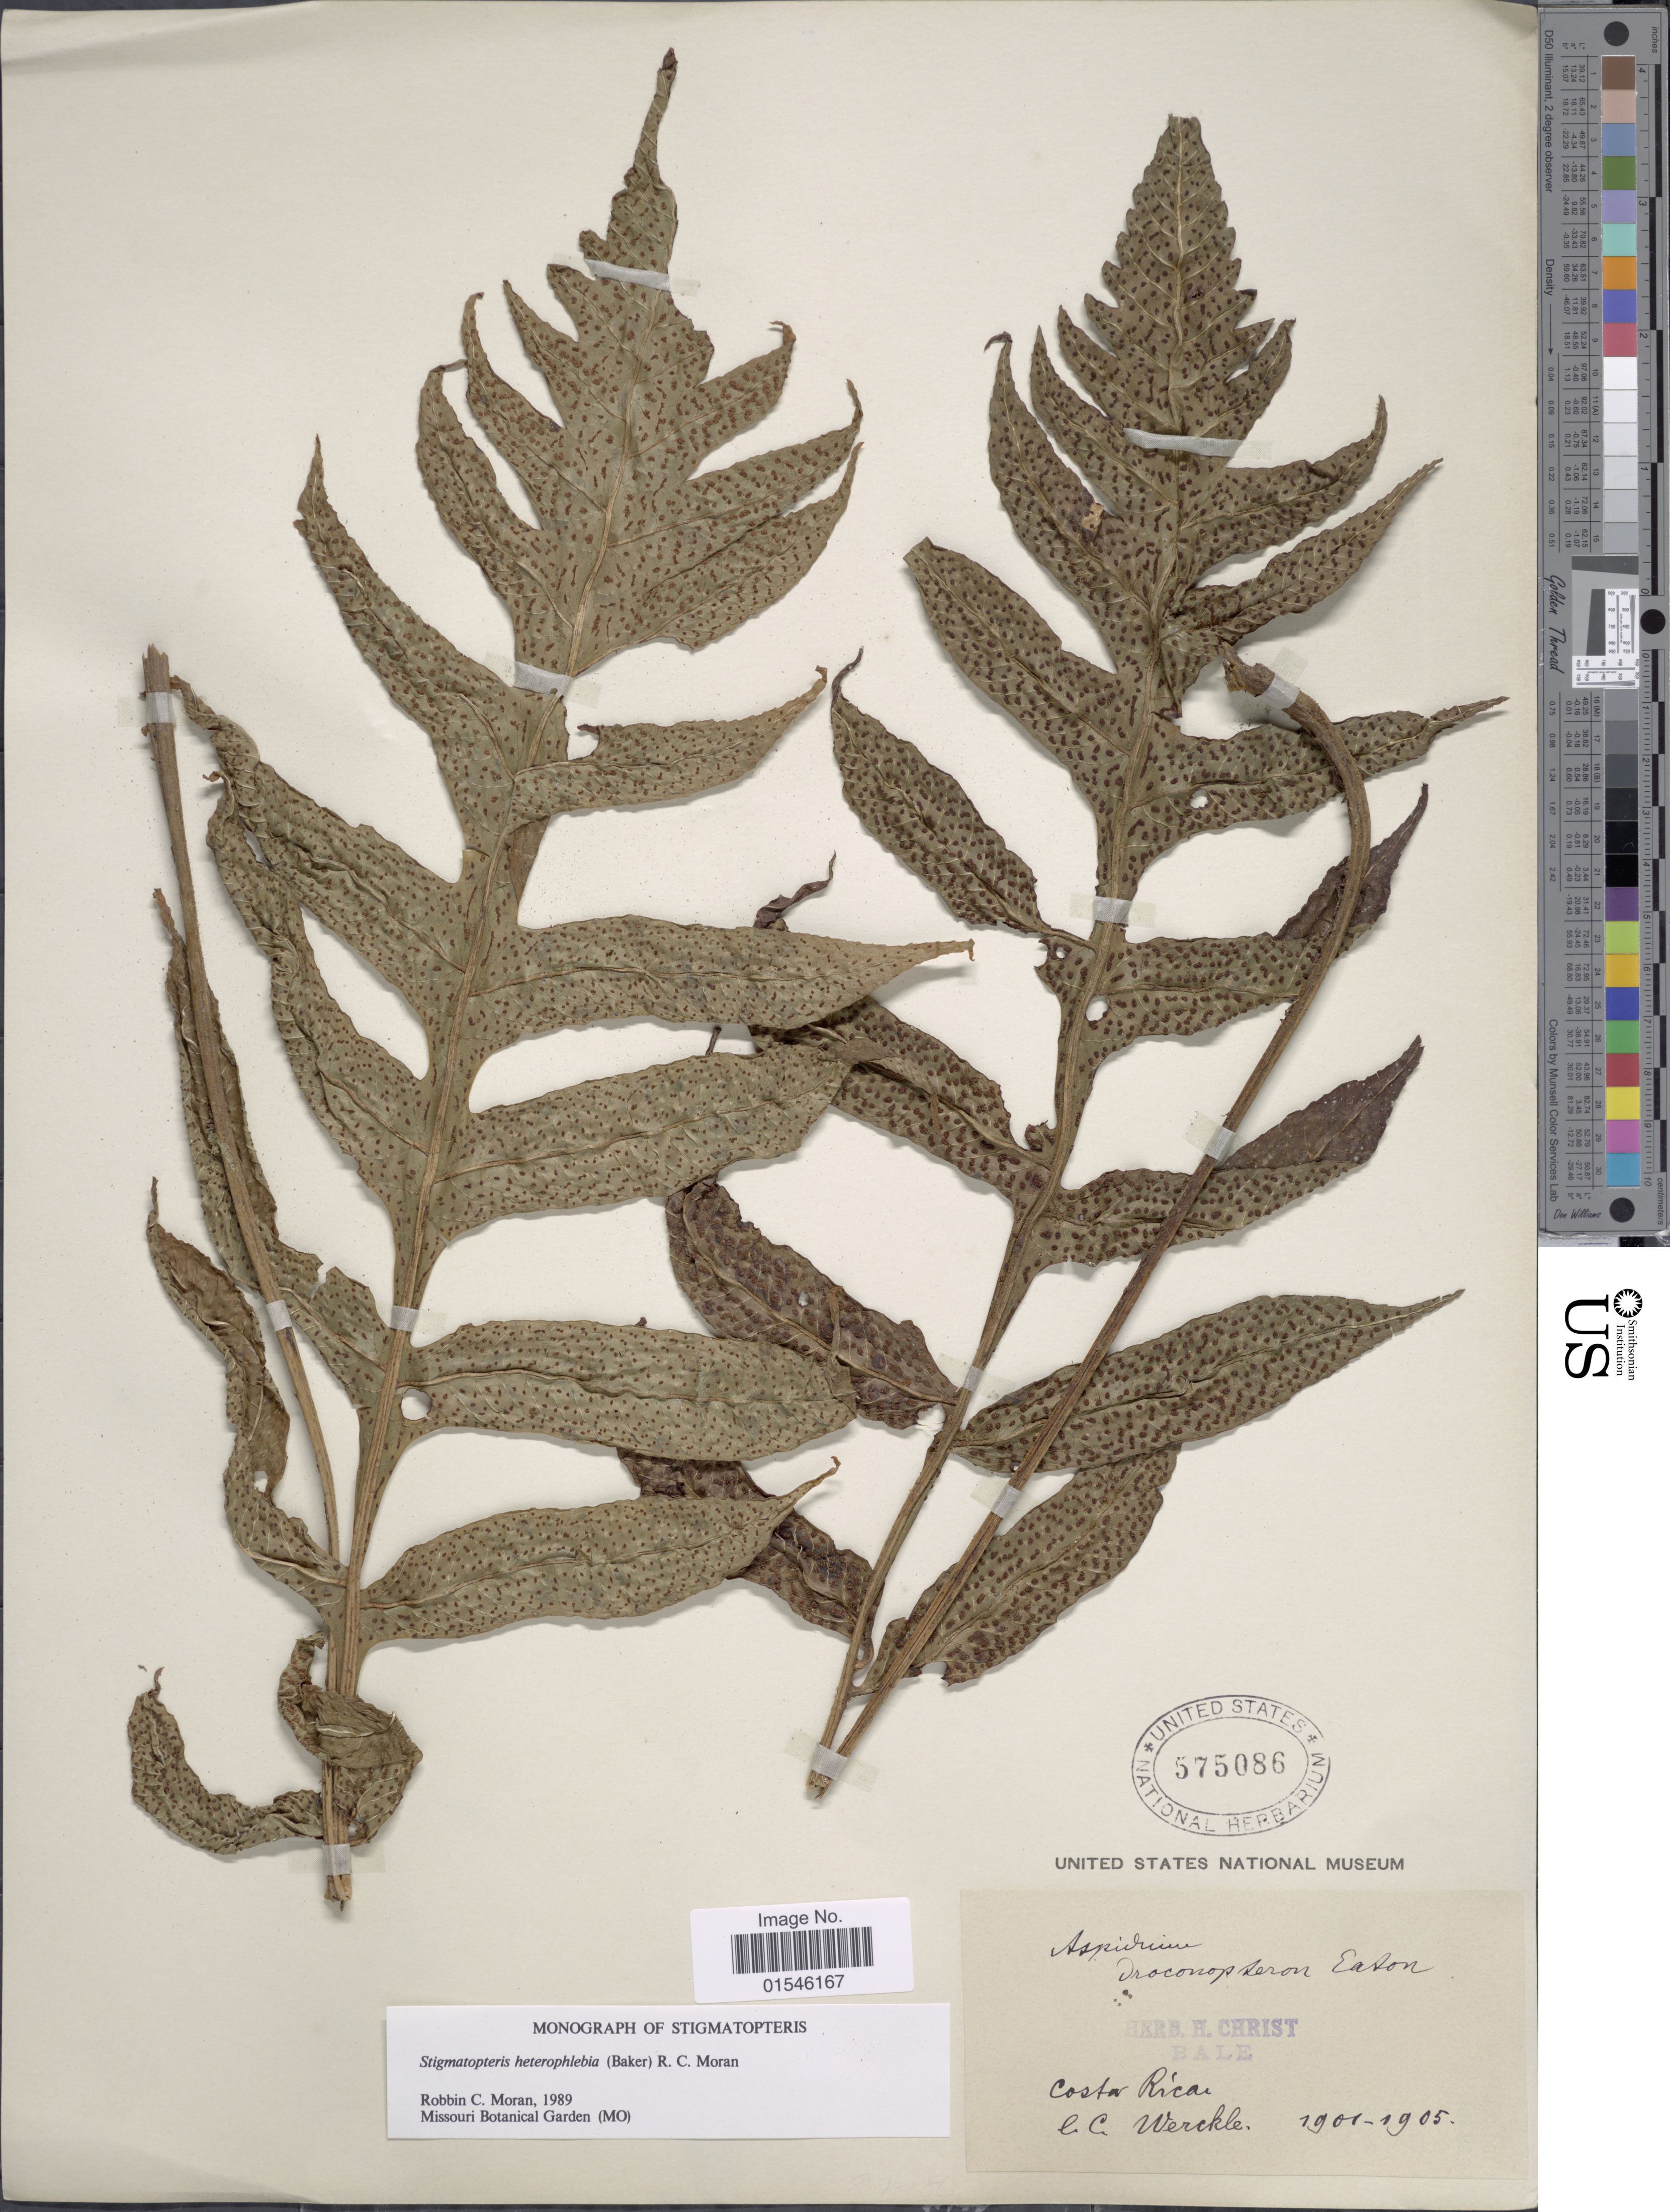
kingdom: Plantae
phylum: Tracheophyta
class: Polypodiopsida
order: Polypodiales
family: Dryopteridaceae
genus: Stigmatopteris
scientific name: Stigmatopteris heterophlebia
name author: (Baker) R.C. Moran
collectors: C. C Wercklé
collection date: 1901/1905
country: Costa Rica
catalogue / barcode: US 575086